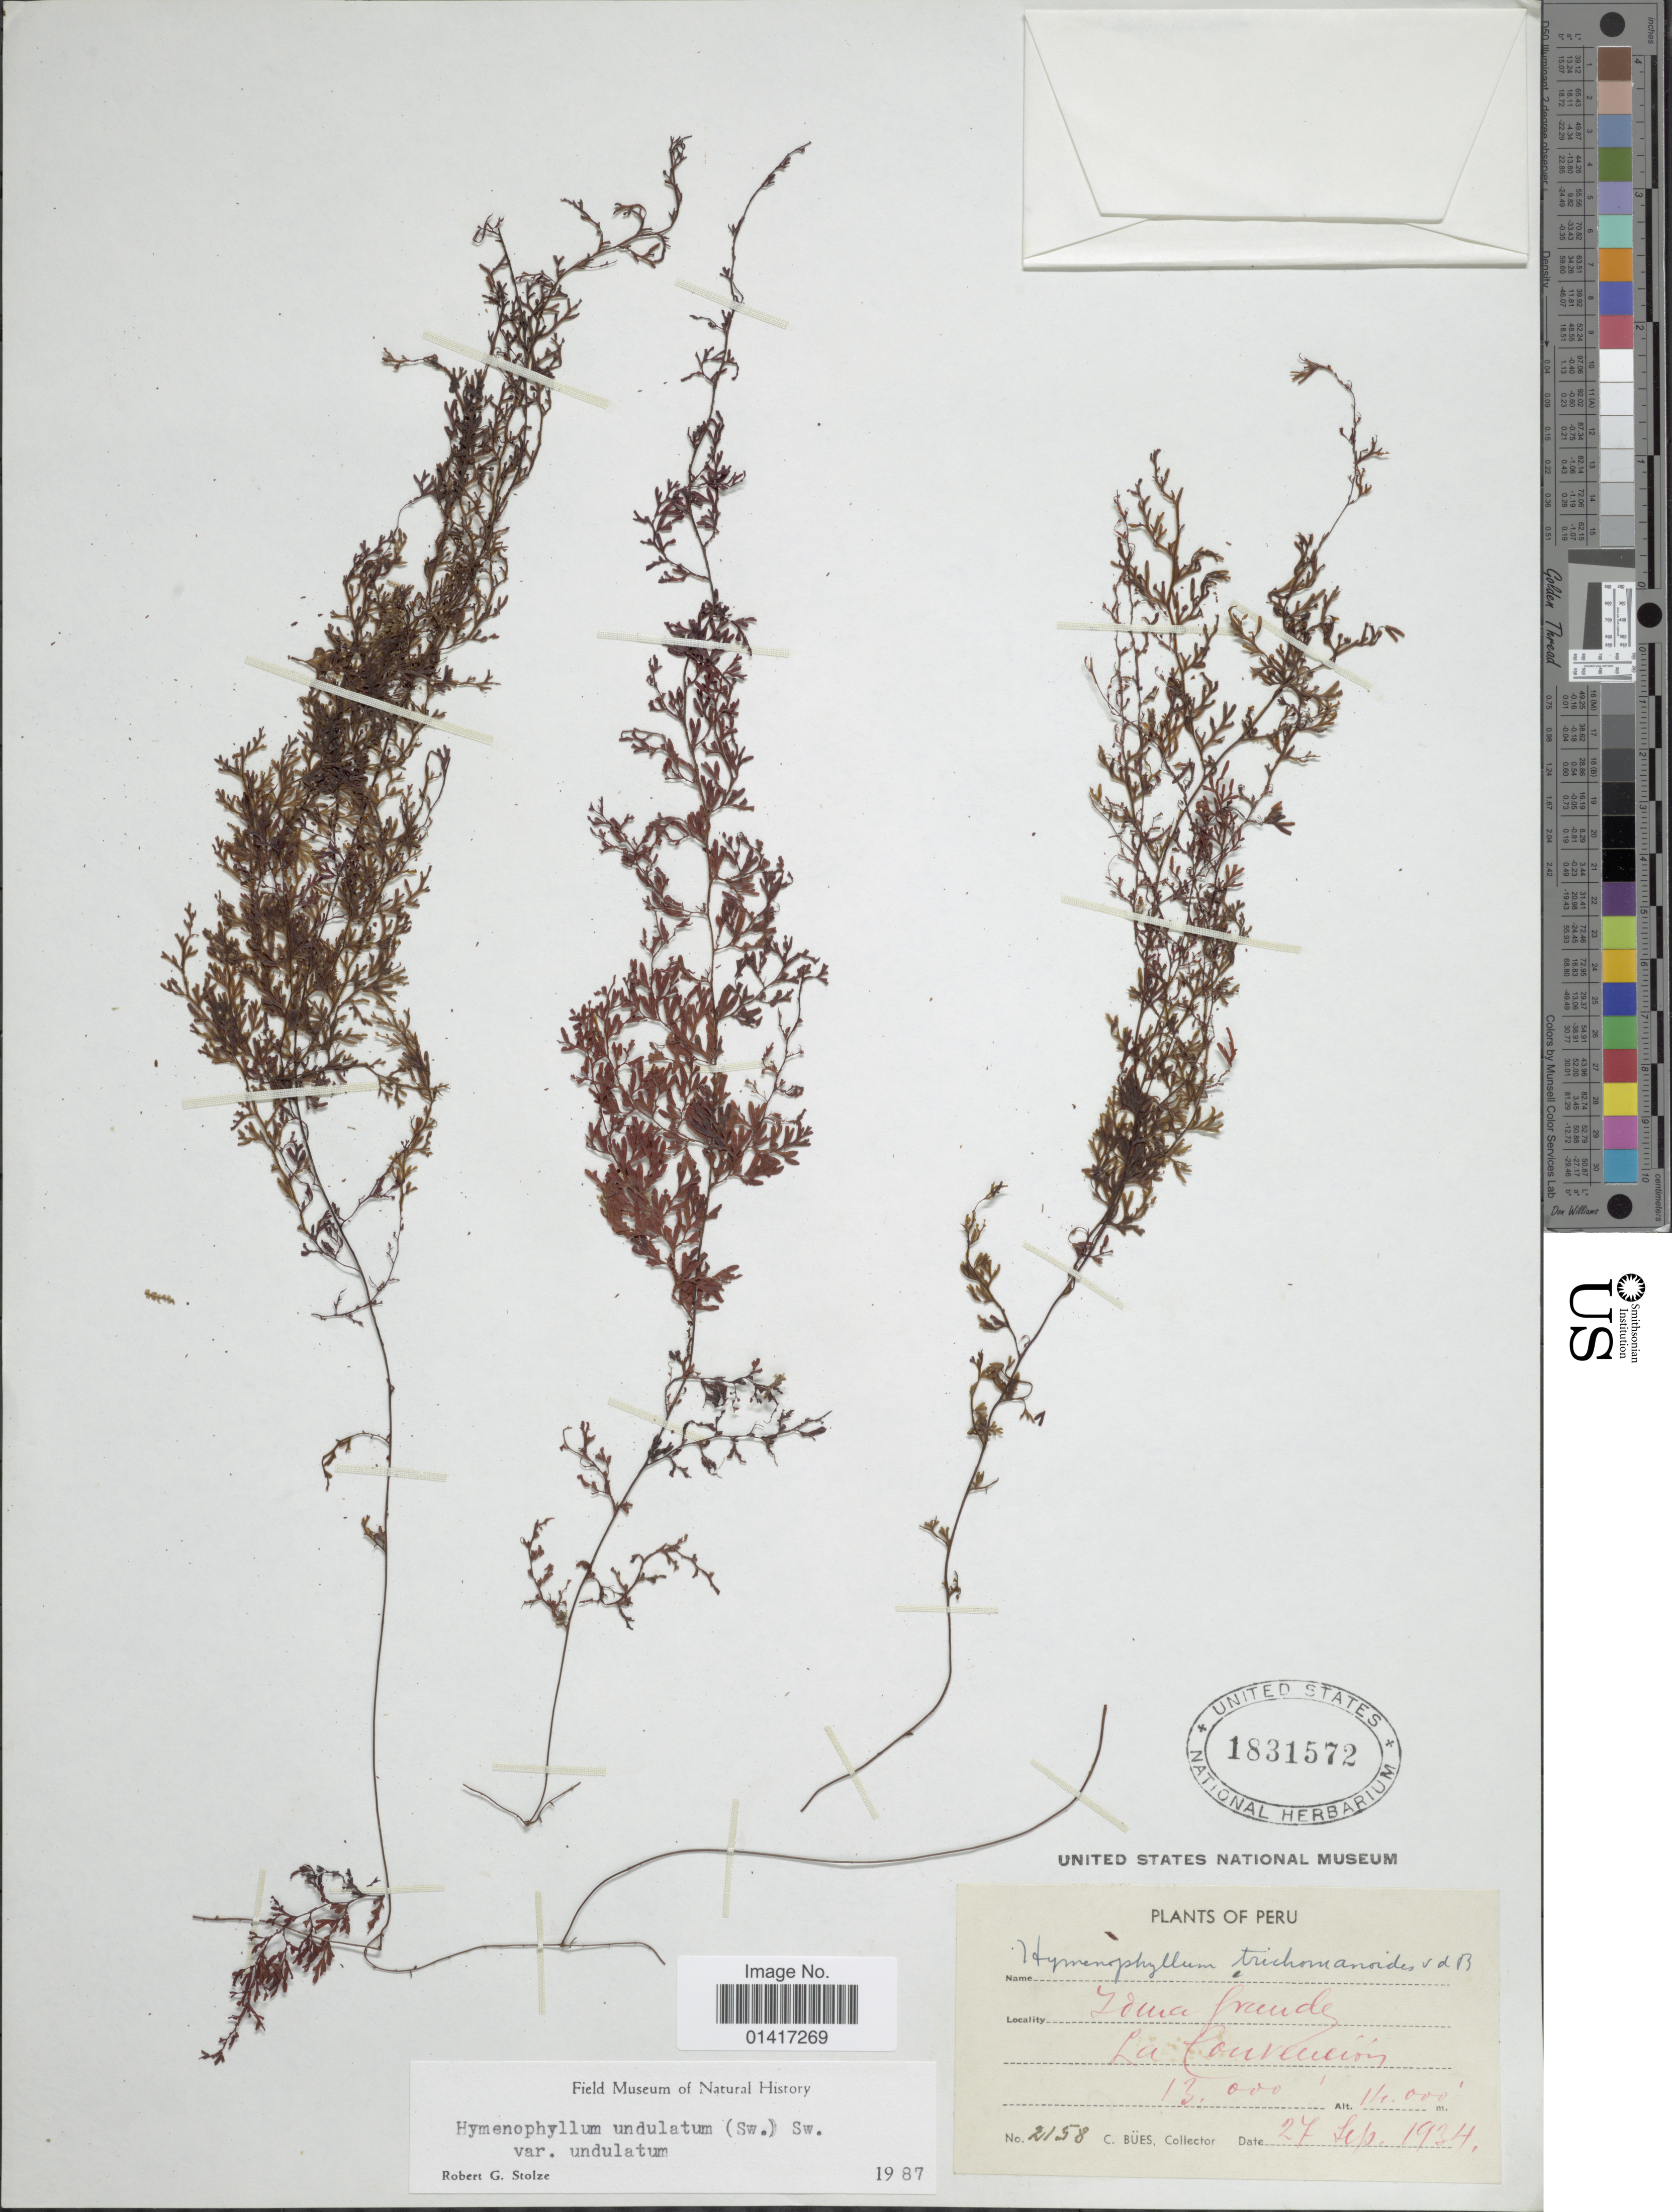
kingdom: Plantae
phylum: Tracheophyta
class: Polypodiopsida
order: Hymenophyllales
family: Hymenophyllaceae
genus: Hymenophyllum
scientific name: Hymenophyllum undulatum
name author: (Sw.) Sw.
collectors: C. Bues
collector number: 2158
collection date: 1934-02-27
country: Peru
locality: Idua Fraude, La Convencion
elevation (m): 3962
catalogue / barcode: US 1831572